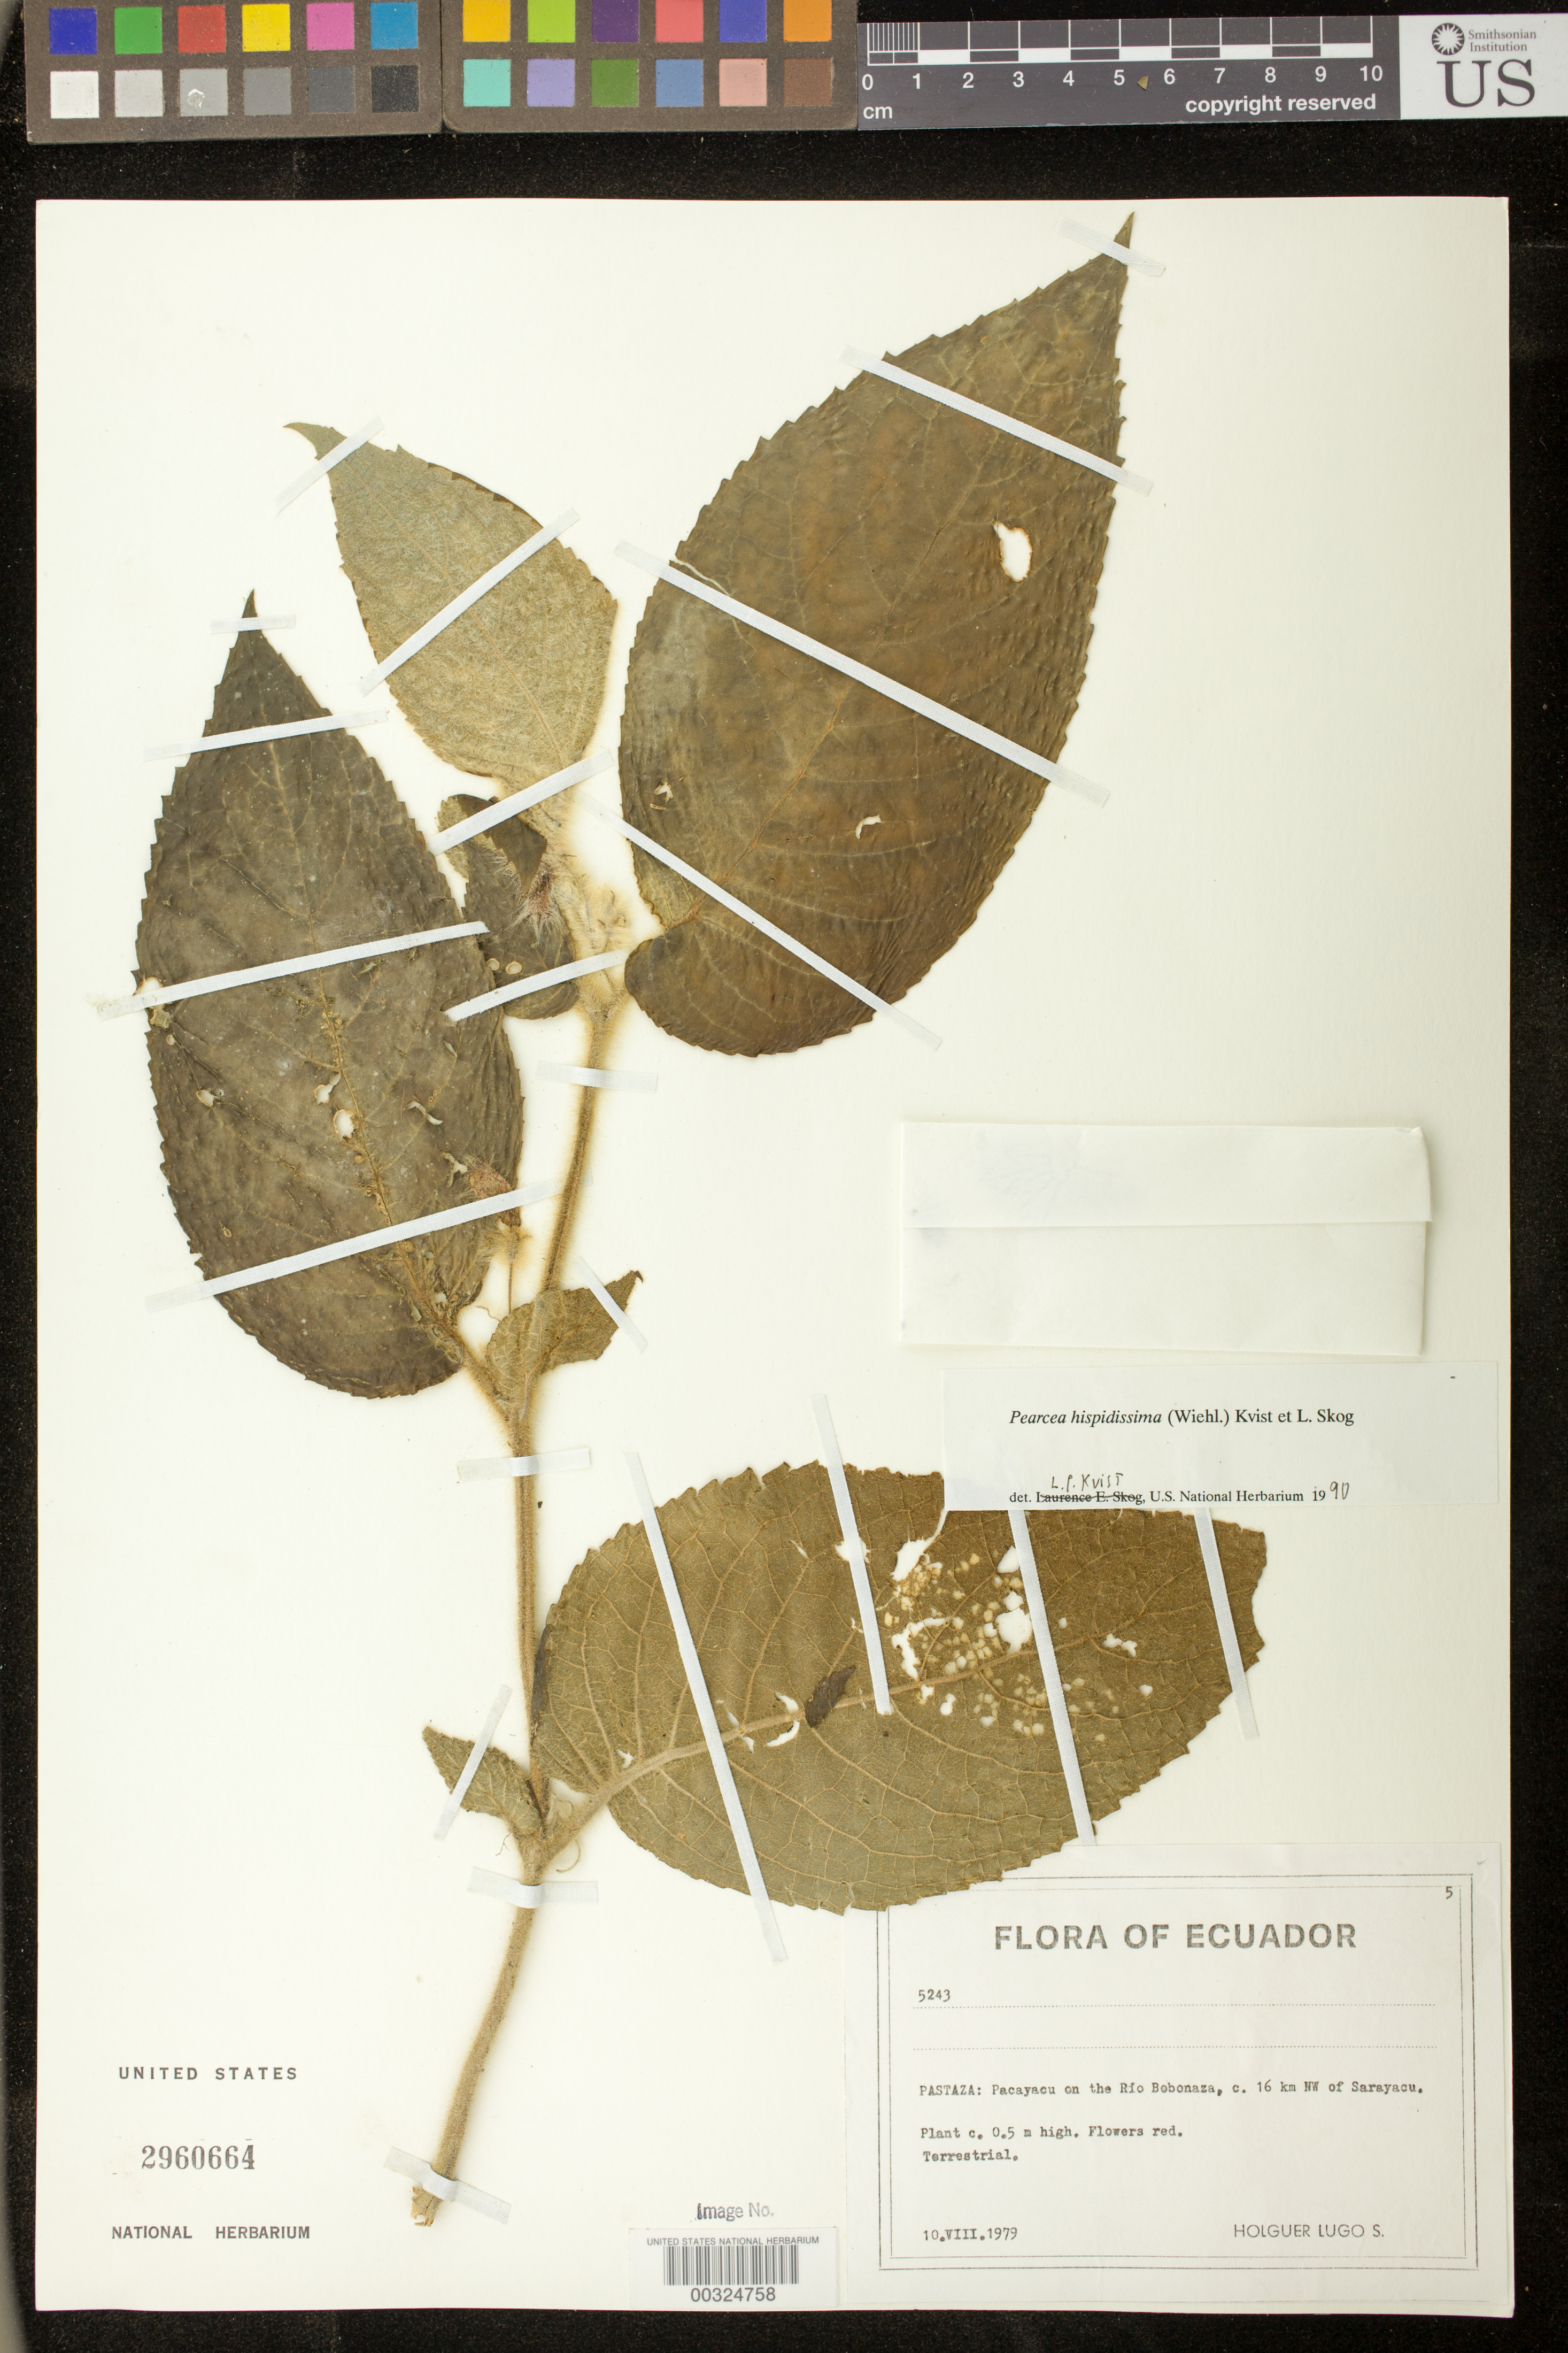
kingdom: Plantae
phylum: Tracheophyta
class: Magnoliopsida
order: Lamiales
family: Gesneriaceae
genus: Pearcea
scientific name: Pearcea hispidissima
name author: (Wiehler) L.P. Kvist & L.E. Skog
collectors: H. Lugo S.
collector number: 5243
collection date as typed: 10 Aug 1979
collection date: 1979-08-10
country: Ecuador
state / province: Pastaza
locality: Pacayacu on the Rio Bobonaza, C 16 km NW of Sarayacu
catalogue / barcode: US 2960664